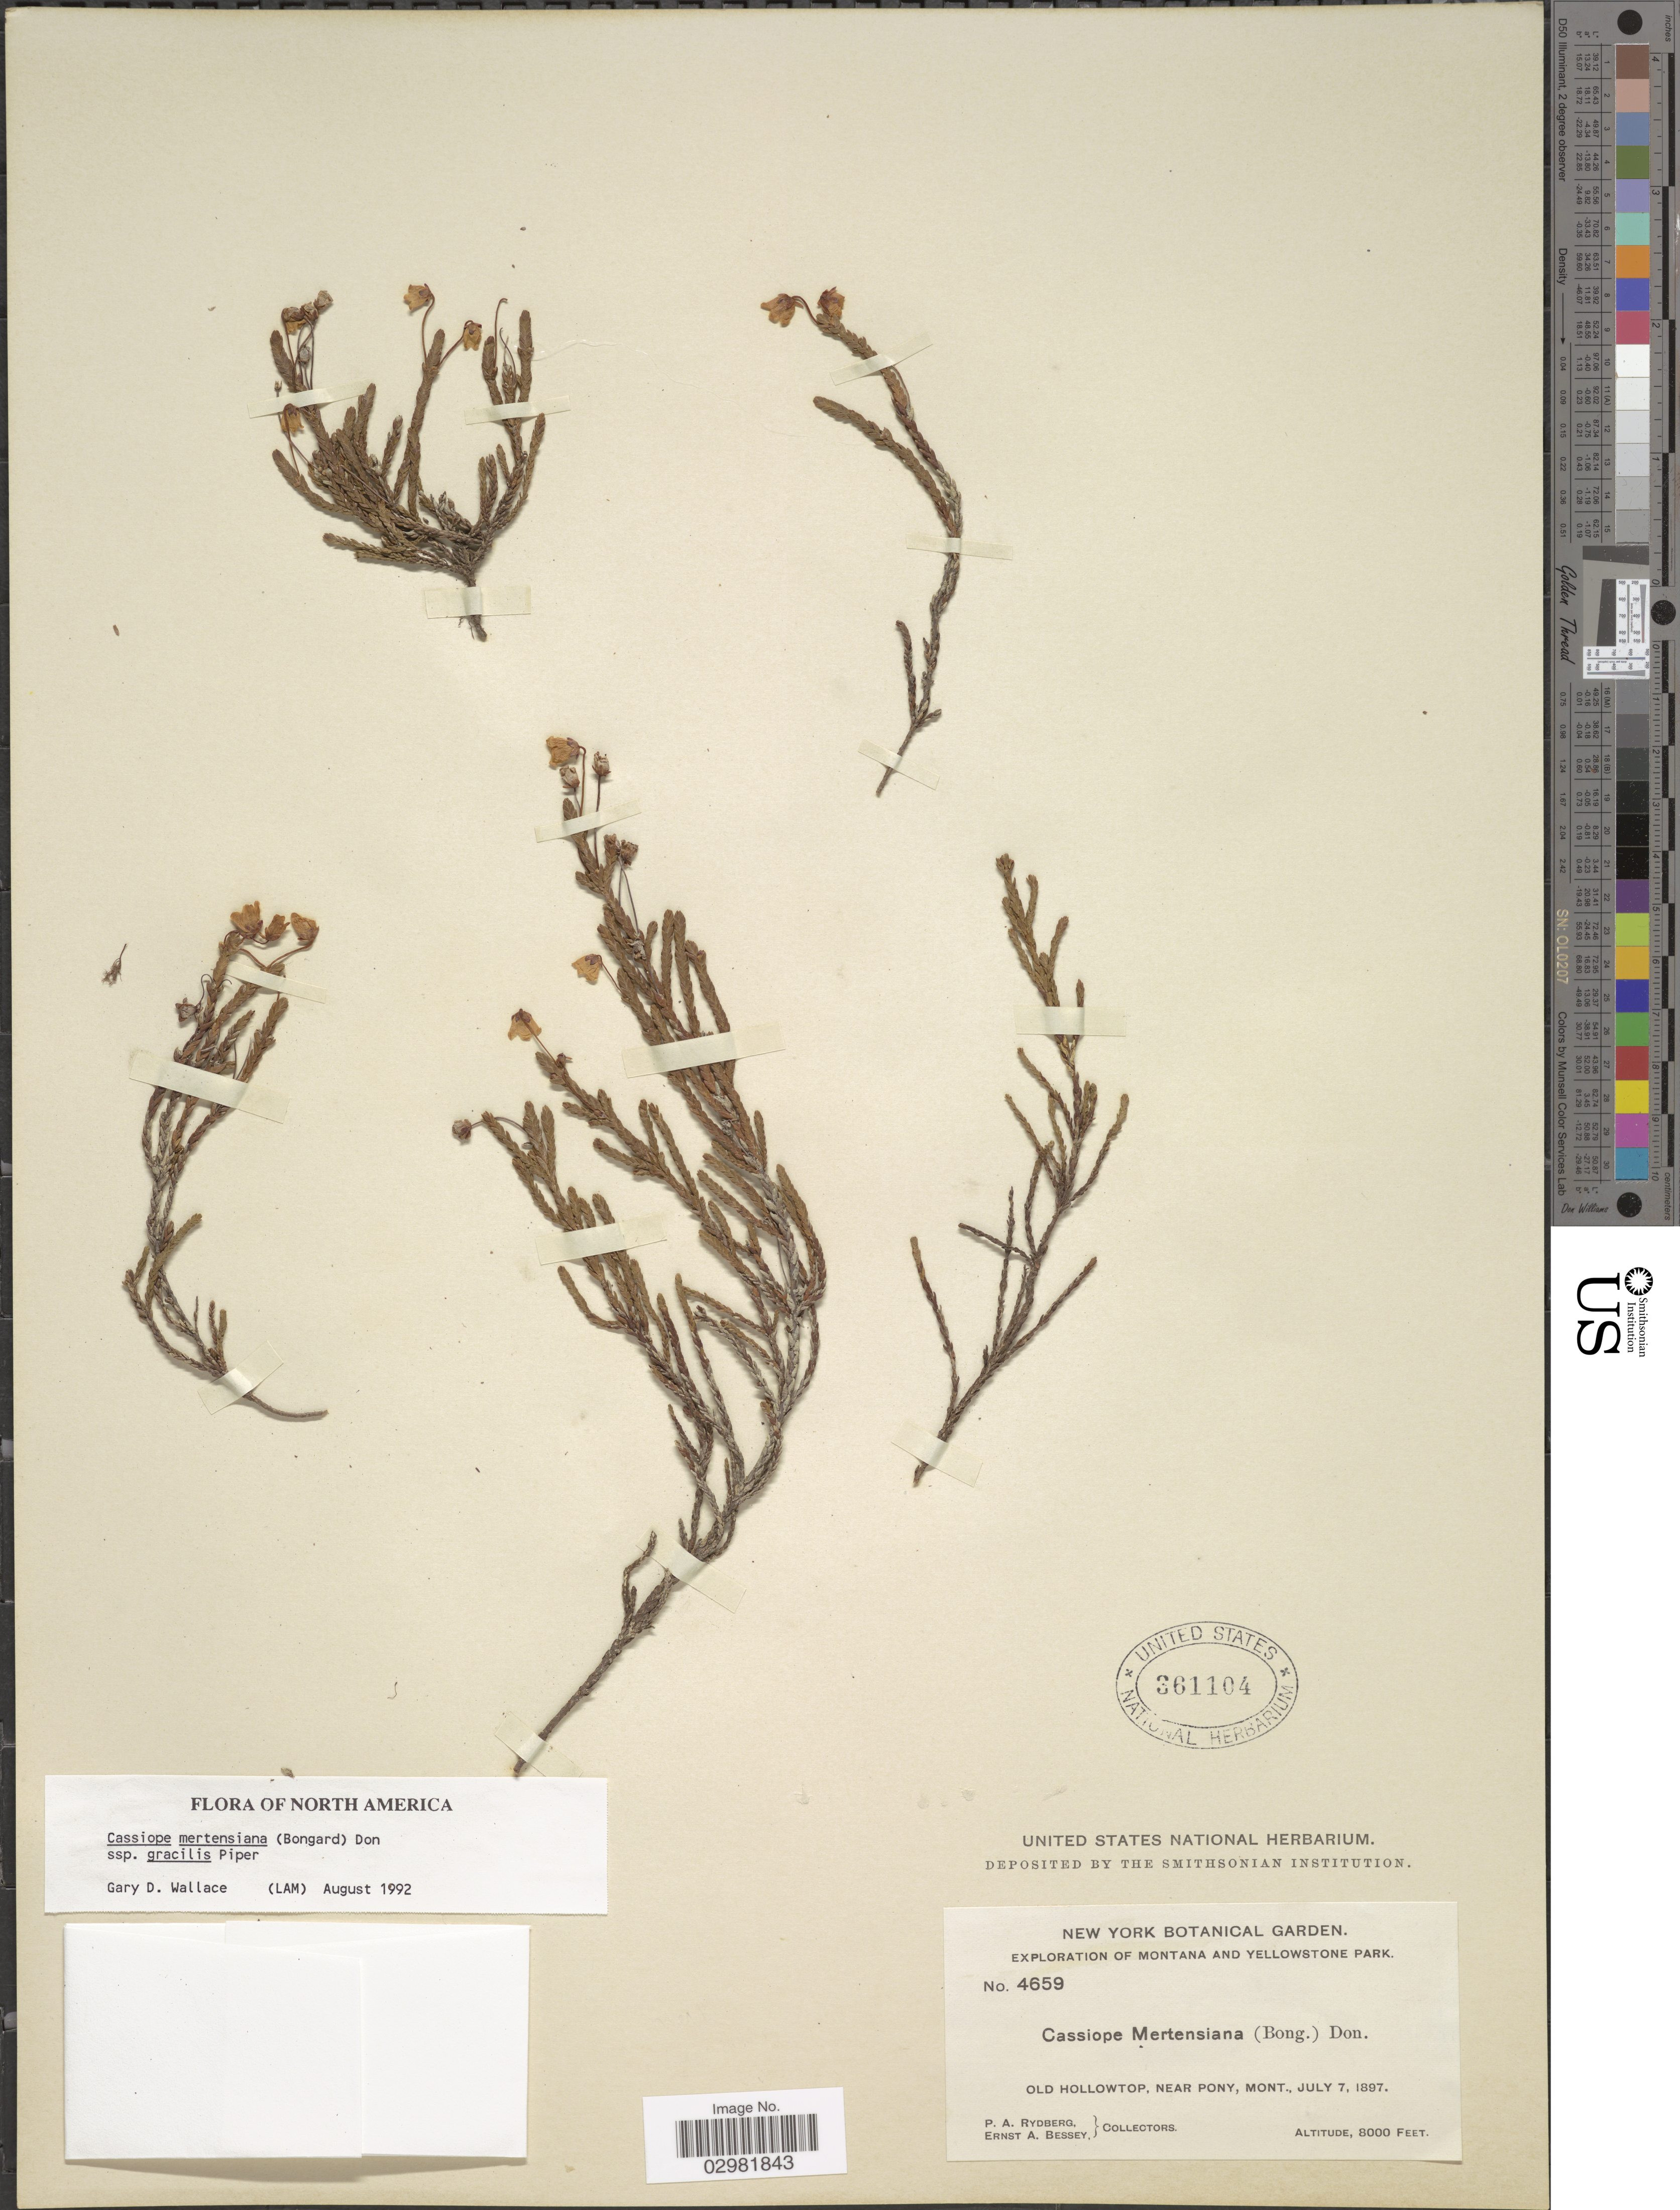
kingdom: Plantae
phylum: Tracheophyta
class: Magnoliopsida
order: Ericales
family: Ericaceae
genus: Cassiope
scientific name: Cassiope mertensiana subsp. gracilis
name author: Piper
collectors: P. A. Rydberg & E. A. Bessey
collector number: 4659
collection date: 1897-07-07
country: United States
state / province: Montana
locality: Old Hollowtop, near Pony.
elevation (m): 2438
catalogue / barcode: US 361104